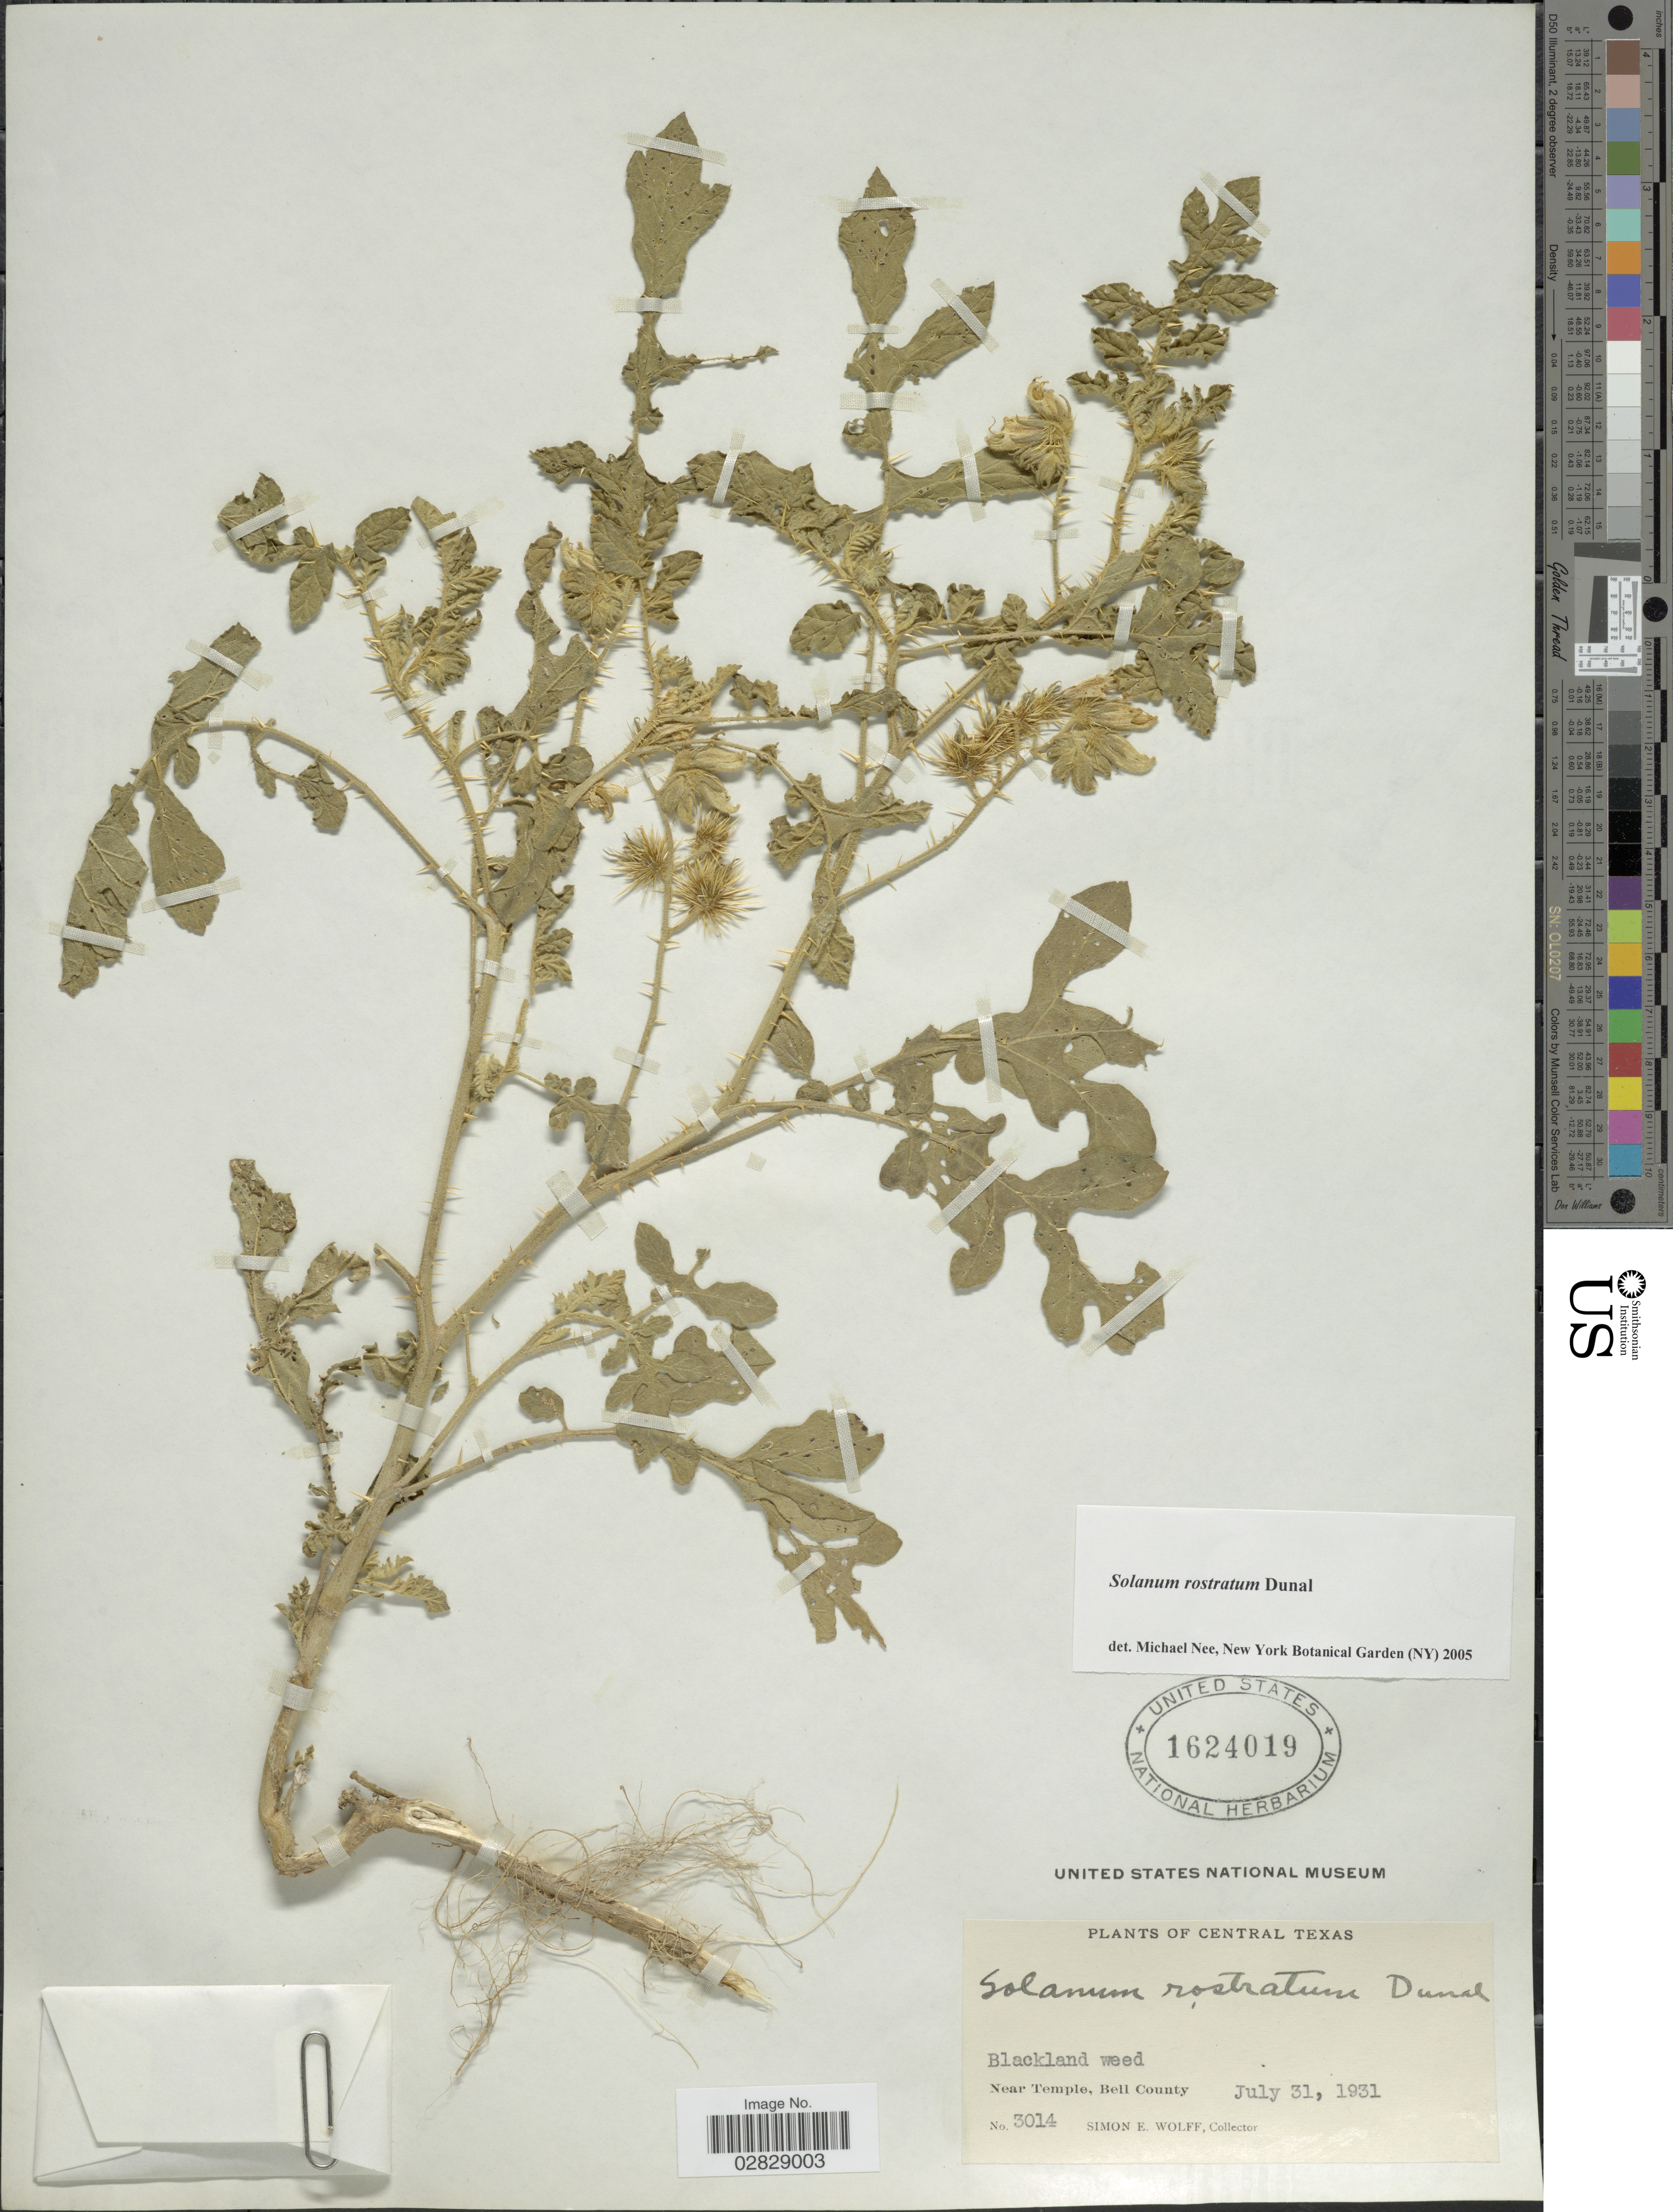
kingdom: Plantae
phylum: Tracheophyta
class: Magnoliopsida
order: Solanales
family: Solanaceae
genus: Solanum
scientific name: Solanum rostratum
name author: Dunal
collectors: S. E. Wolff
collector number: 3014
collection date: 1931-07-31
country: United States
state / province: Texas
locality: Central Texas. Near Temple, Bell County.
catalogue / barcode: US 1624019